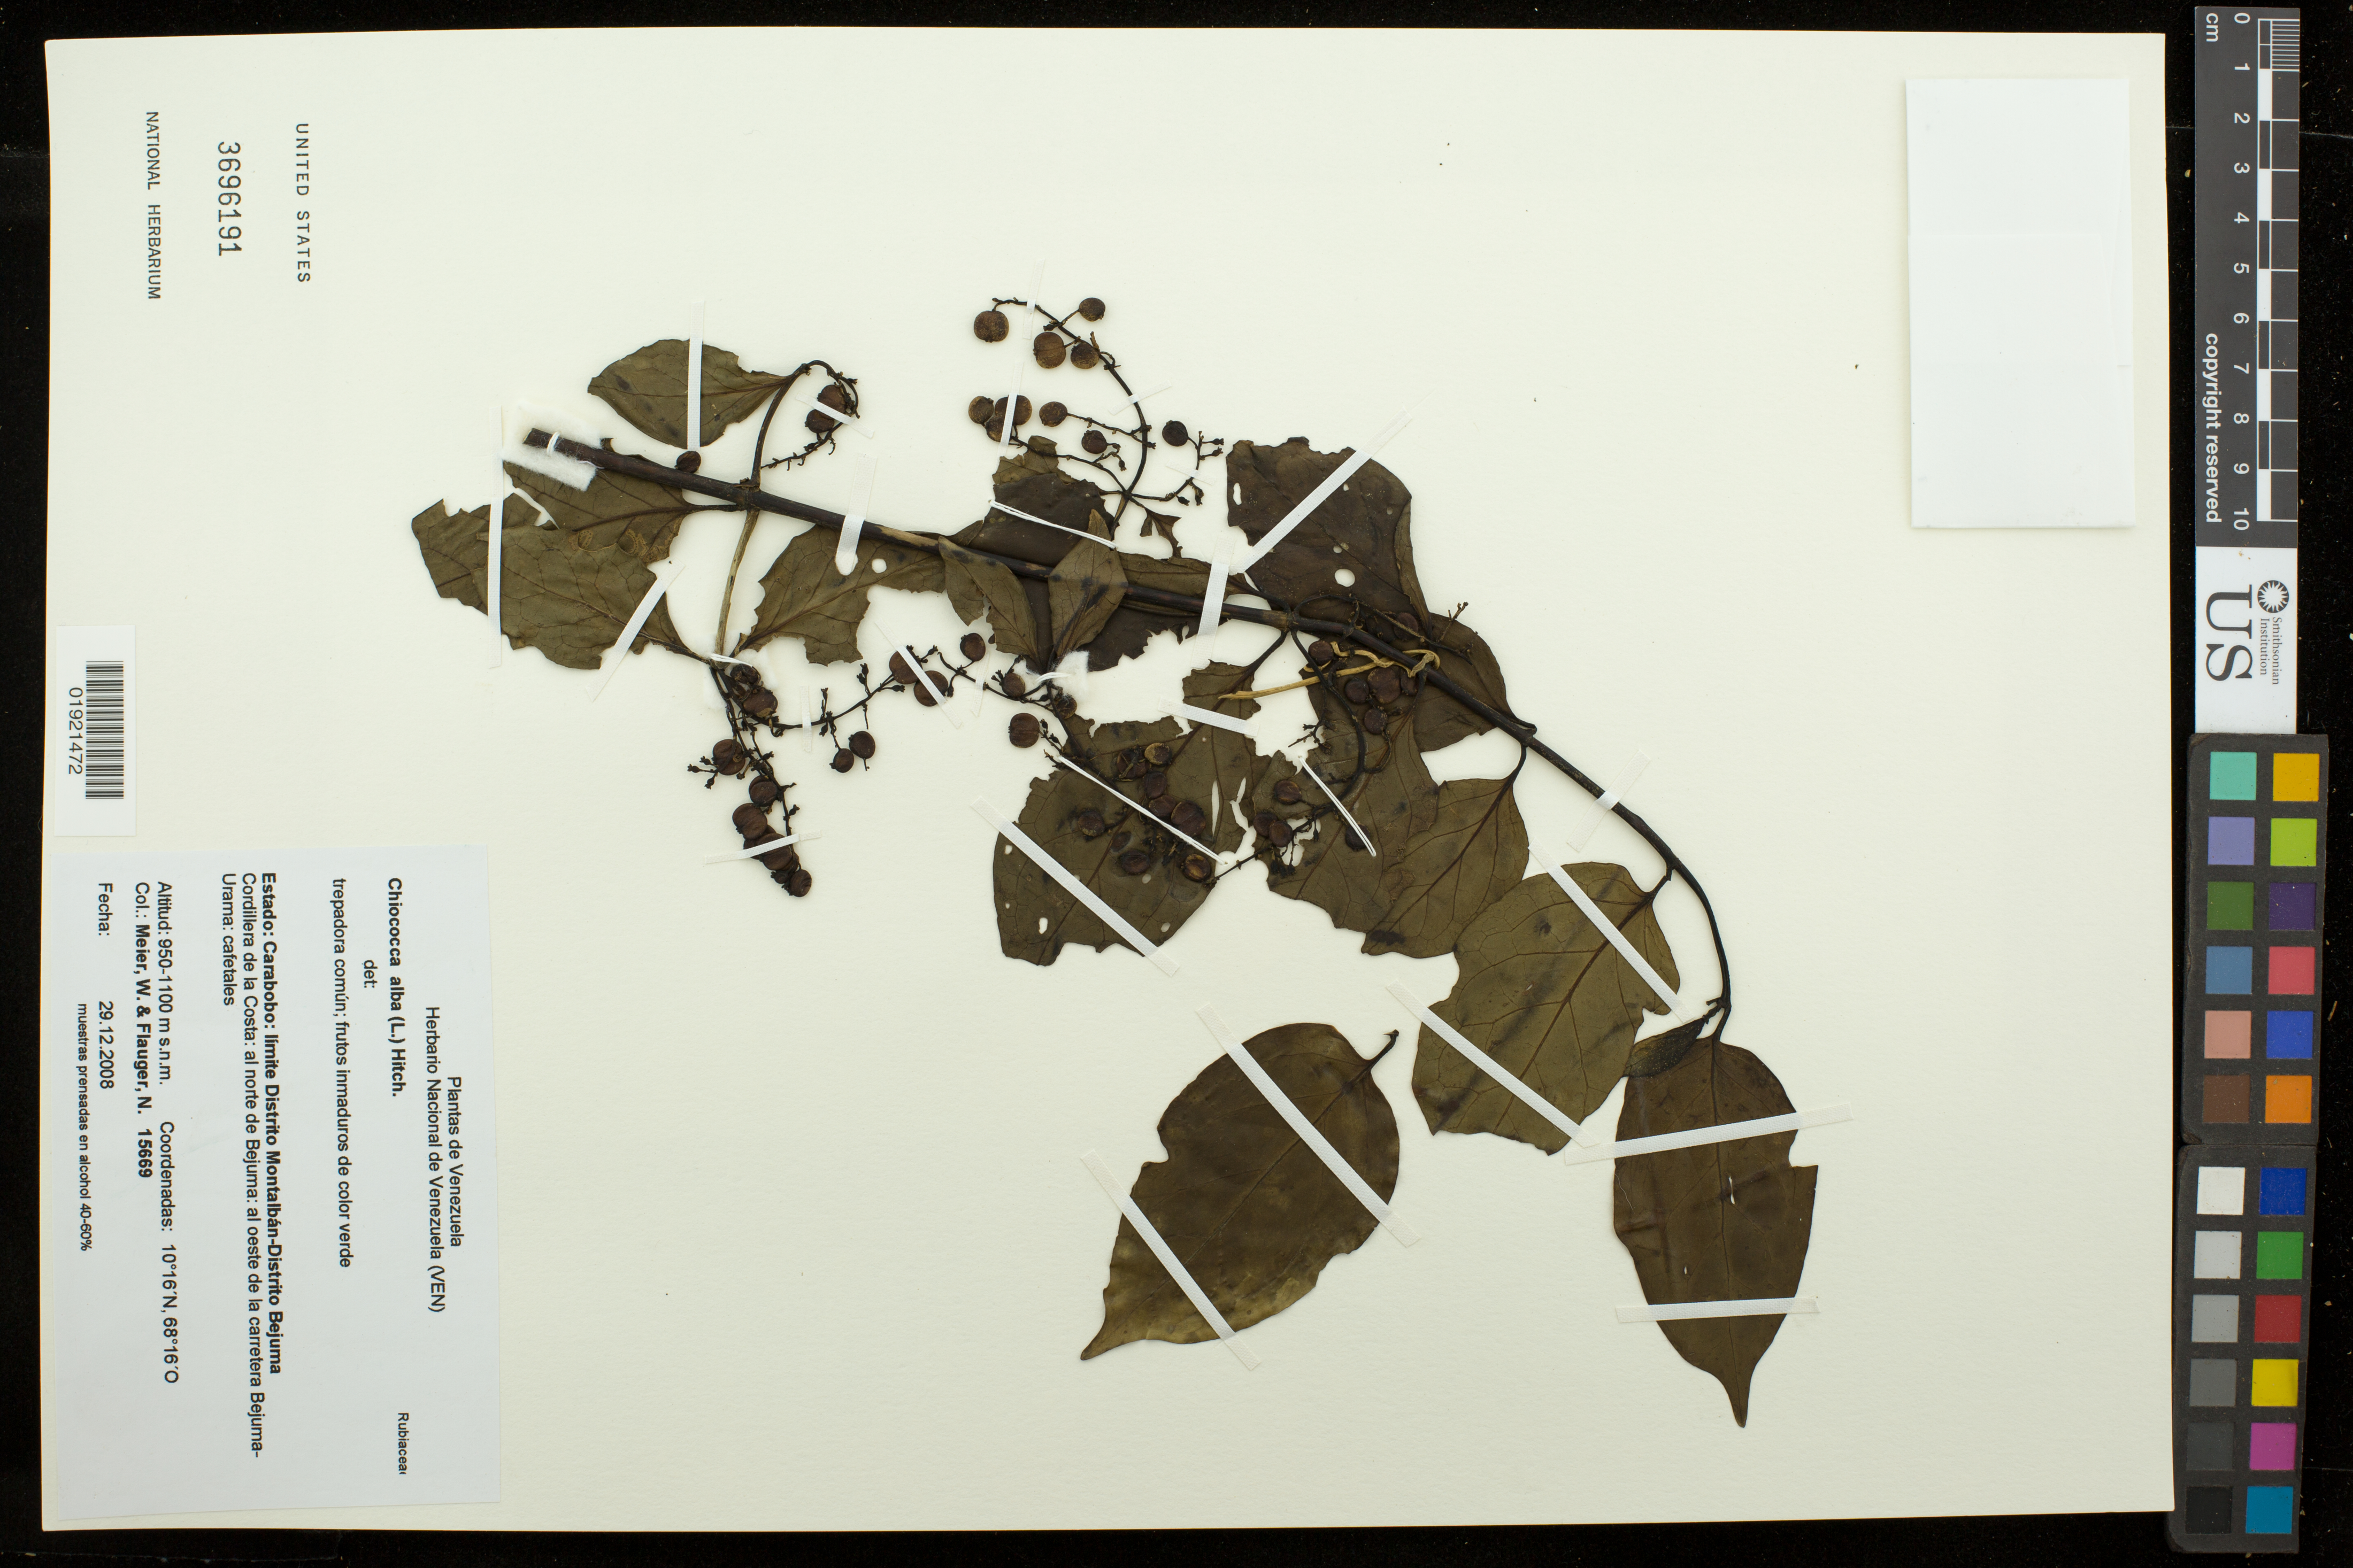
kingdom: Plantae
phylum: Tracheophyta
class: Magnoliopsida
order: Gentianales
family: Rubiaceae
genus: Chiococca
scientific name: Chiococca alba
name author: (L.) Hitchc.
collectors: W. Meier & N. Flauger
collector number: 15669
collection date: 2008-12-29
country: Venezuela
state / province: Carabobo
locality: Limite Distrito Montalban-Distrito Bejuma. Cordillera de la Costa: al norte de Bejuma: al oeste de la carretera Bejuma-Urama.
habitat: Cafetales.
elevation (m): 950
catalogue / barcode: US 3696191